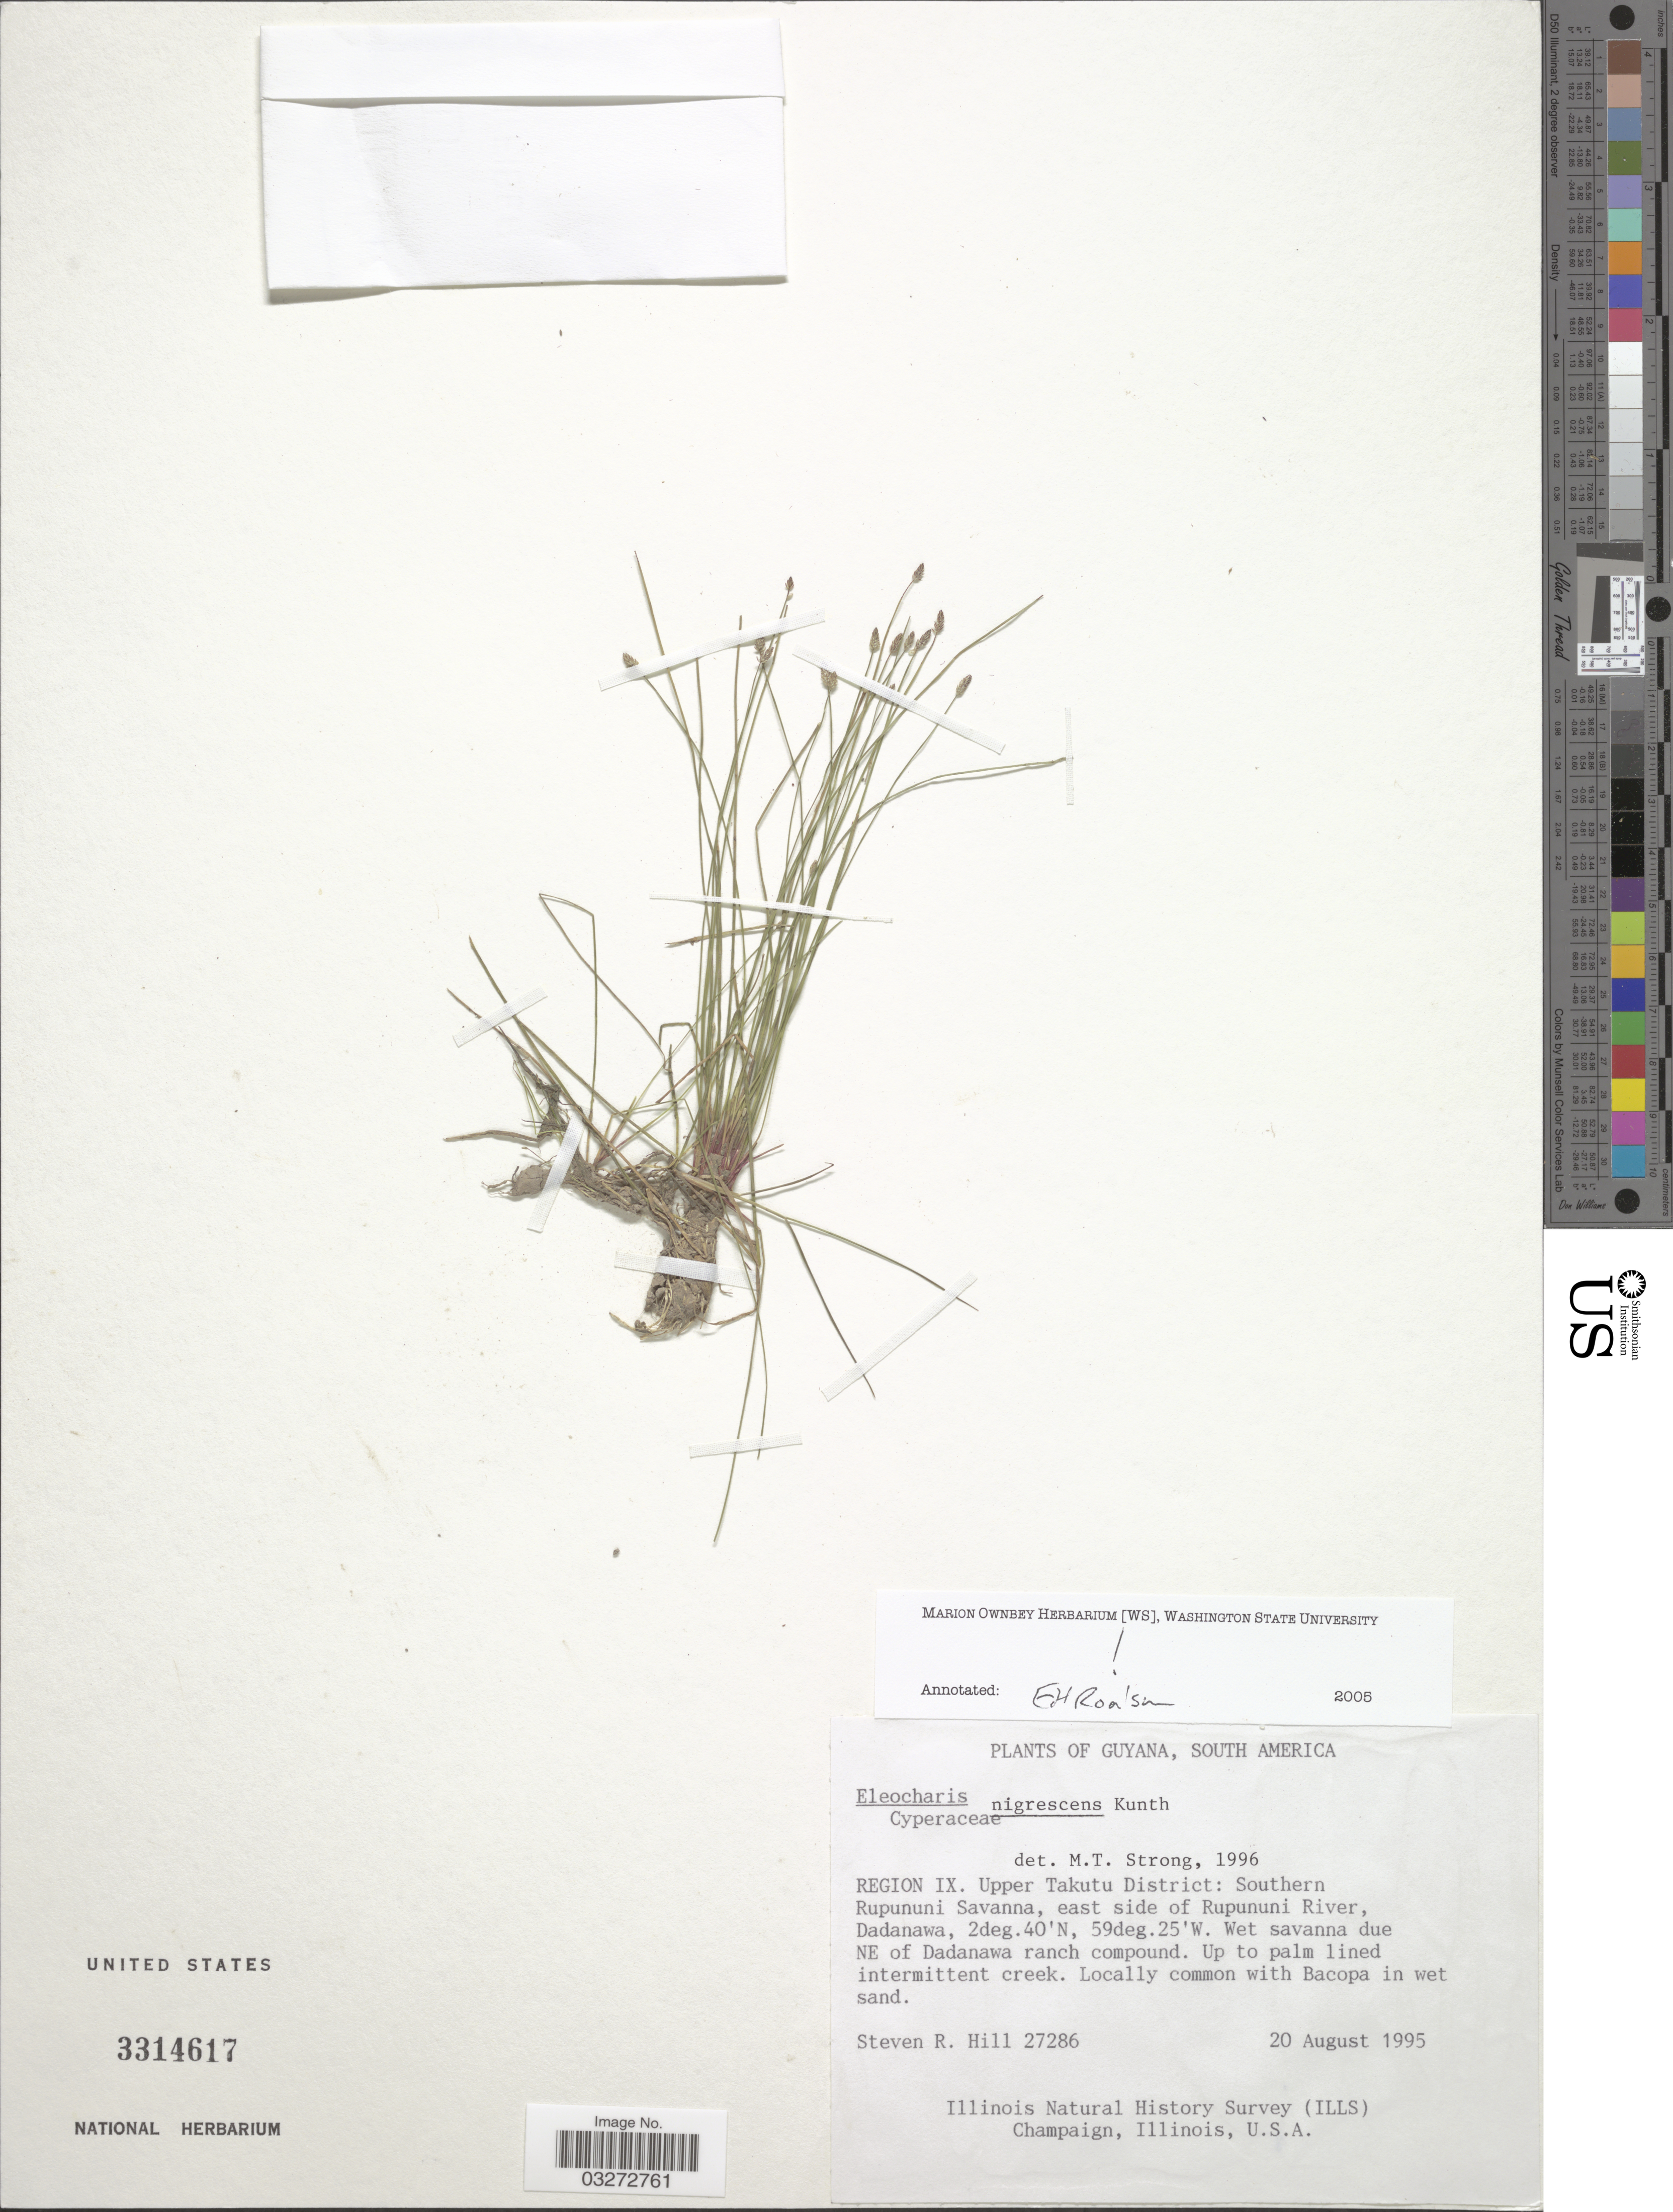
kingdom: Plantae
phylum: Tracheophyta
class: Liliopsida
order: Poales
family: Cyperaceae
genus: Eleocharis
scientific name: Eleocharis nigrescens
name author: (Nees) Kunth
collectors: S. R. Hill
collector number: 27286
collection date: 1995-08-20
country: Guyana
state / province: U. Takutu-U. Essequibo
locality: Region IX. Upper Takutu District: Southern Rupununi Savanna, east side of Rupununi River, Dadanawa. Wet savanna due NE of Dadanawa ranch compound.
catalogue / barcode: US 3314617